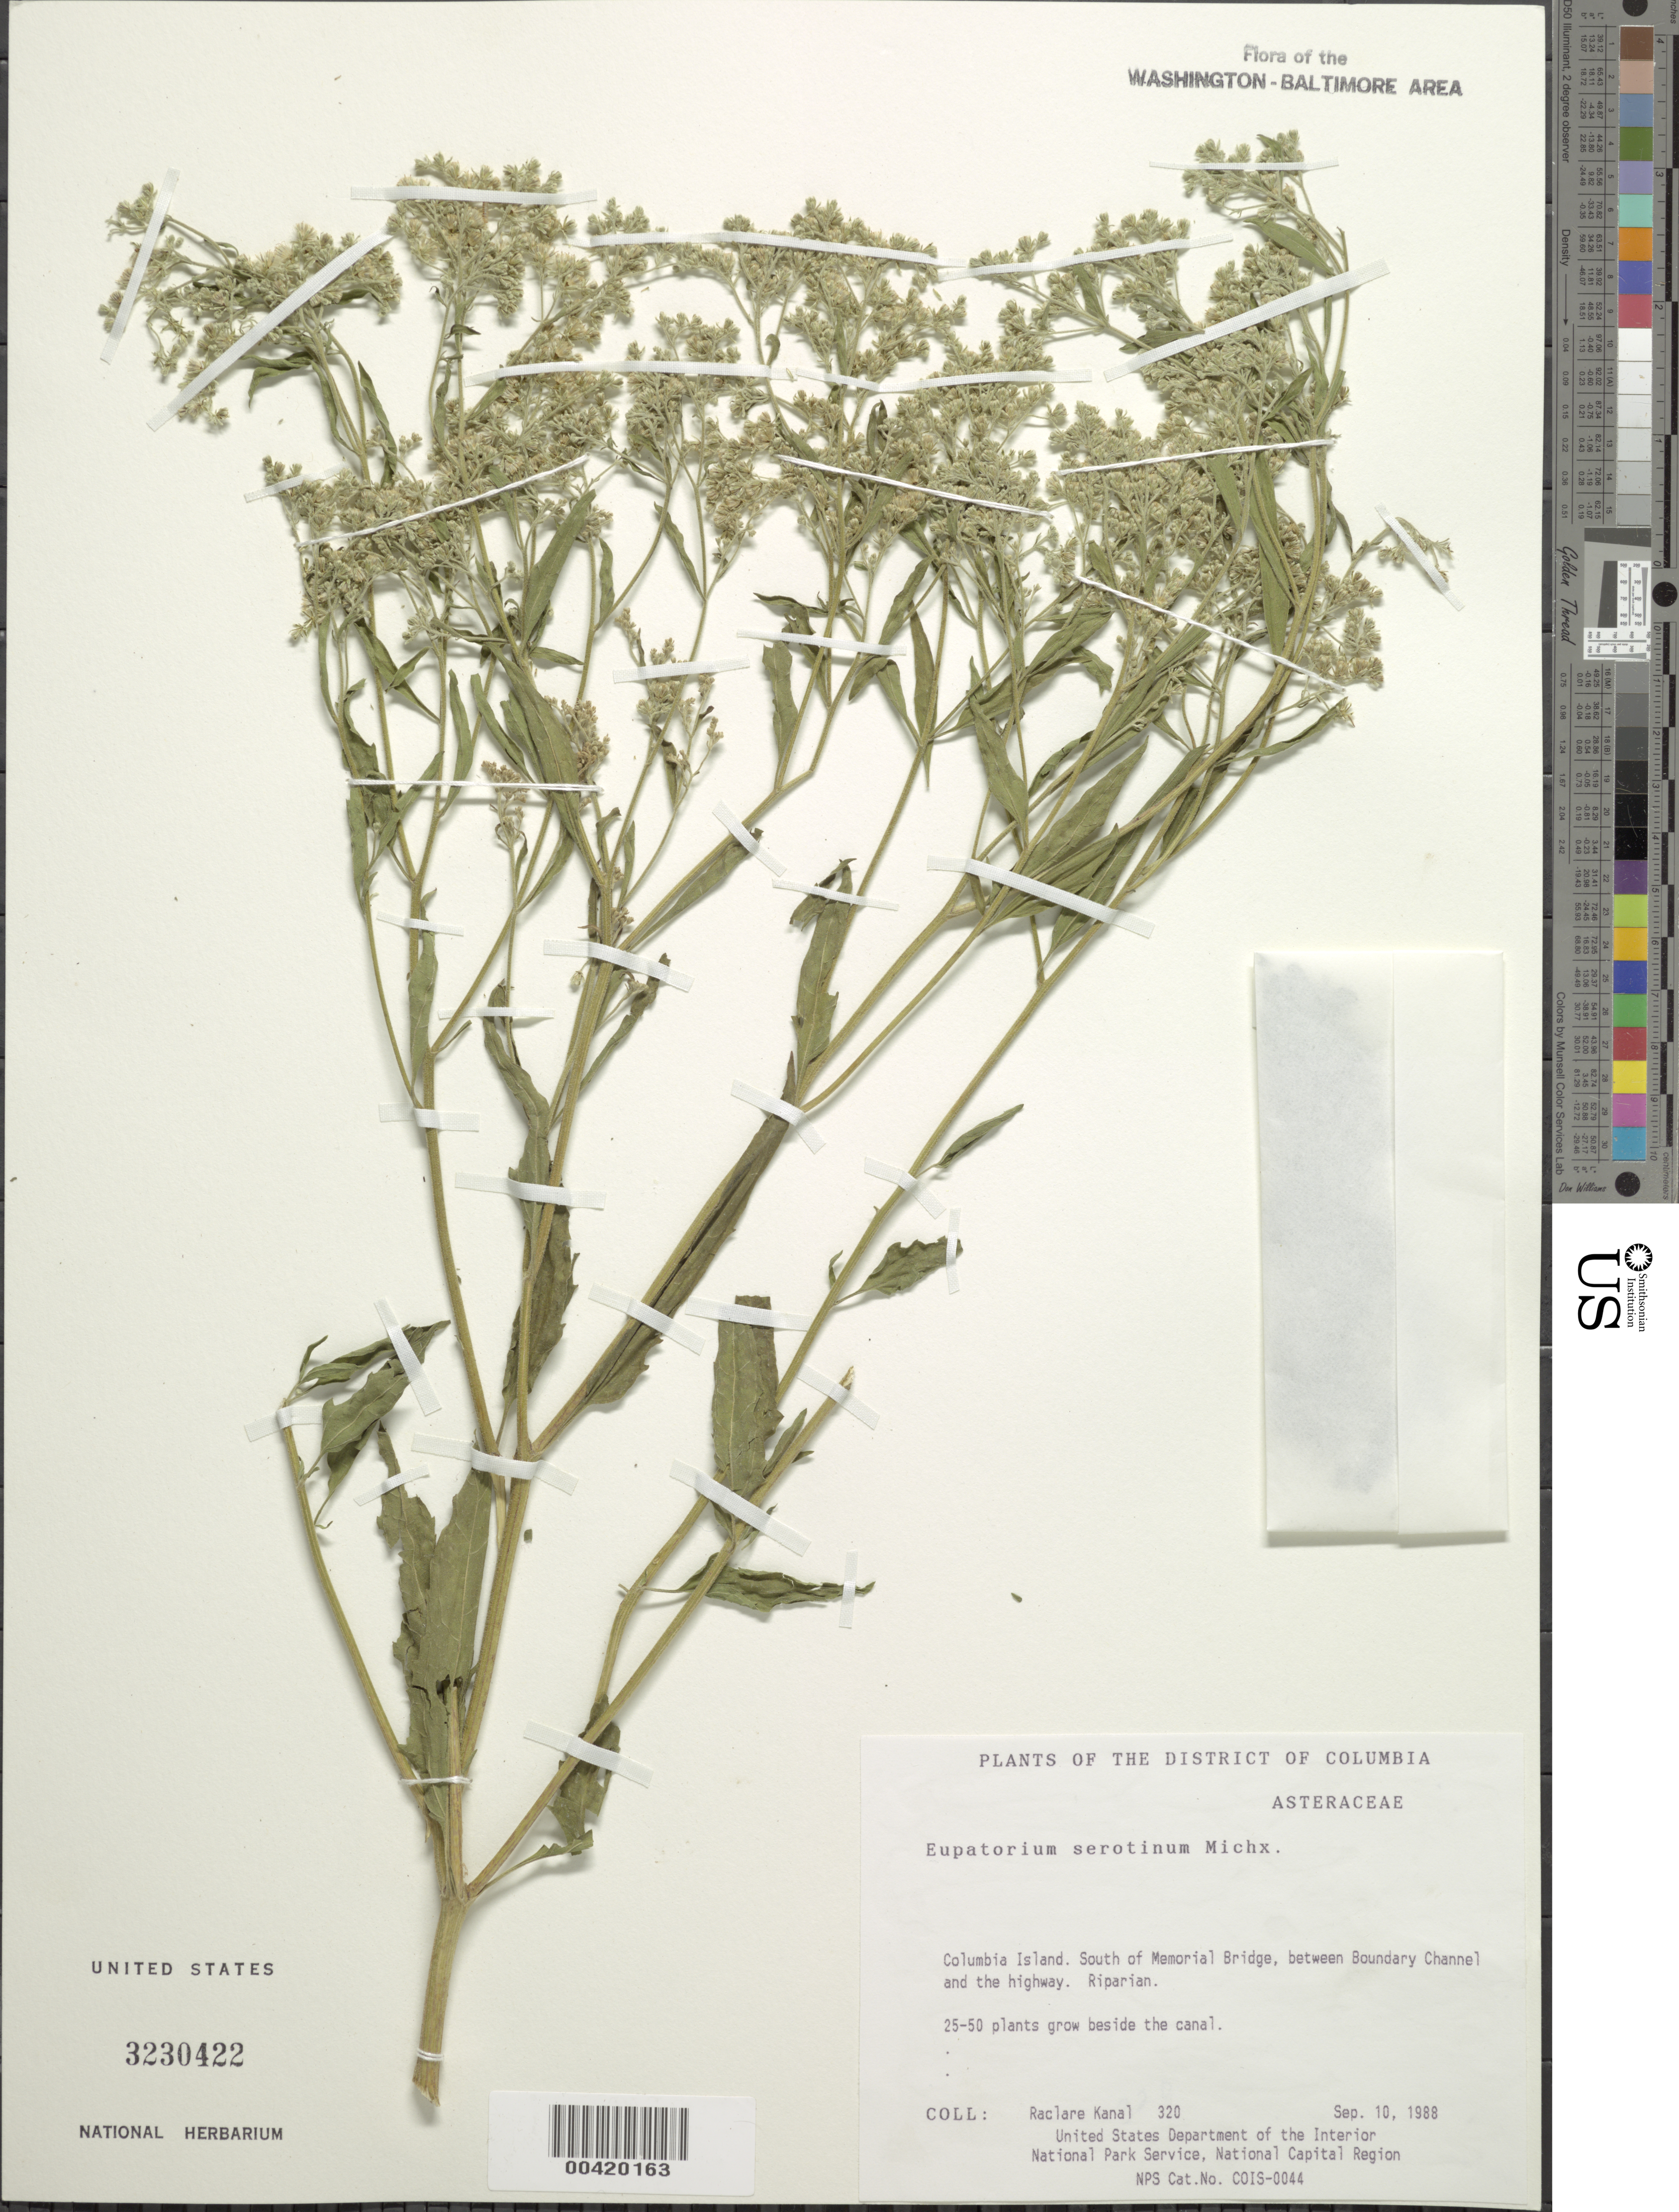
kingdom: Plantae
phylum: Tracheophyta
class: Magnoliopsida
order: Asterales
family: Asteraceae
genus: Eupatorium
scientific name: Eupatorium serotinum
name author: Michx.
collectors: R. Kanal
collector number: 320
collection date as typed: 10 Sep 1988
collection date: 1988-09-10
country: United States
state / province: Virginia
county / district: Arlington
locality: Columbia Island, S of Memorial Bridge, between Boundary Channel and Highway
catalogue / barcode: US 3230422